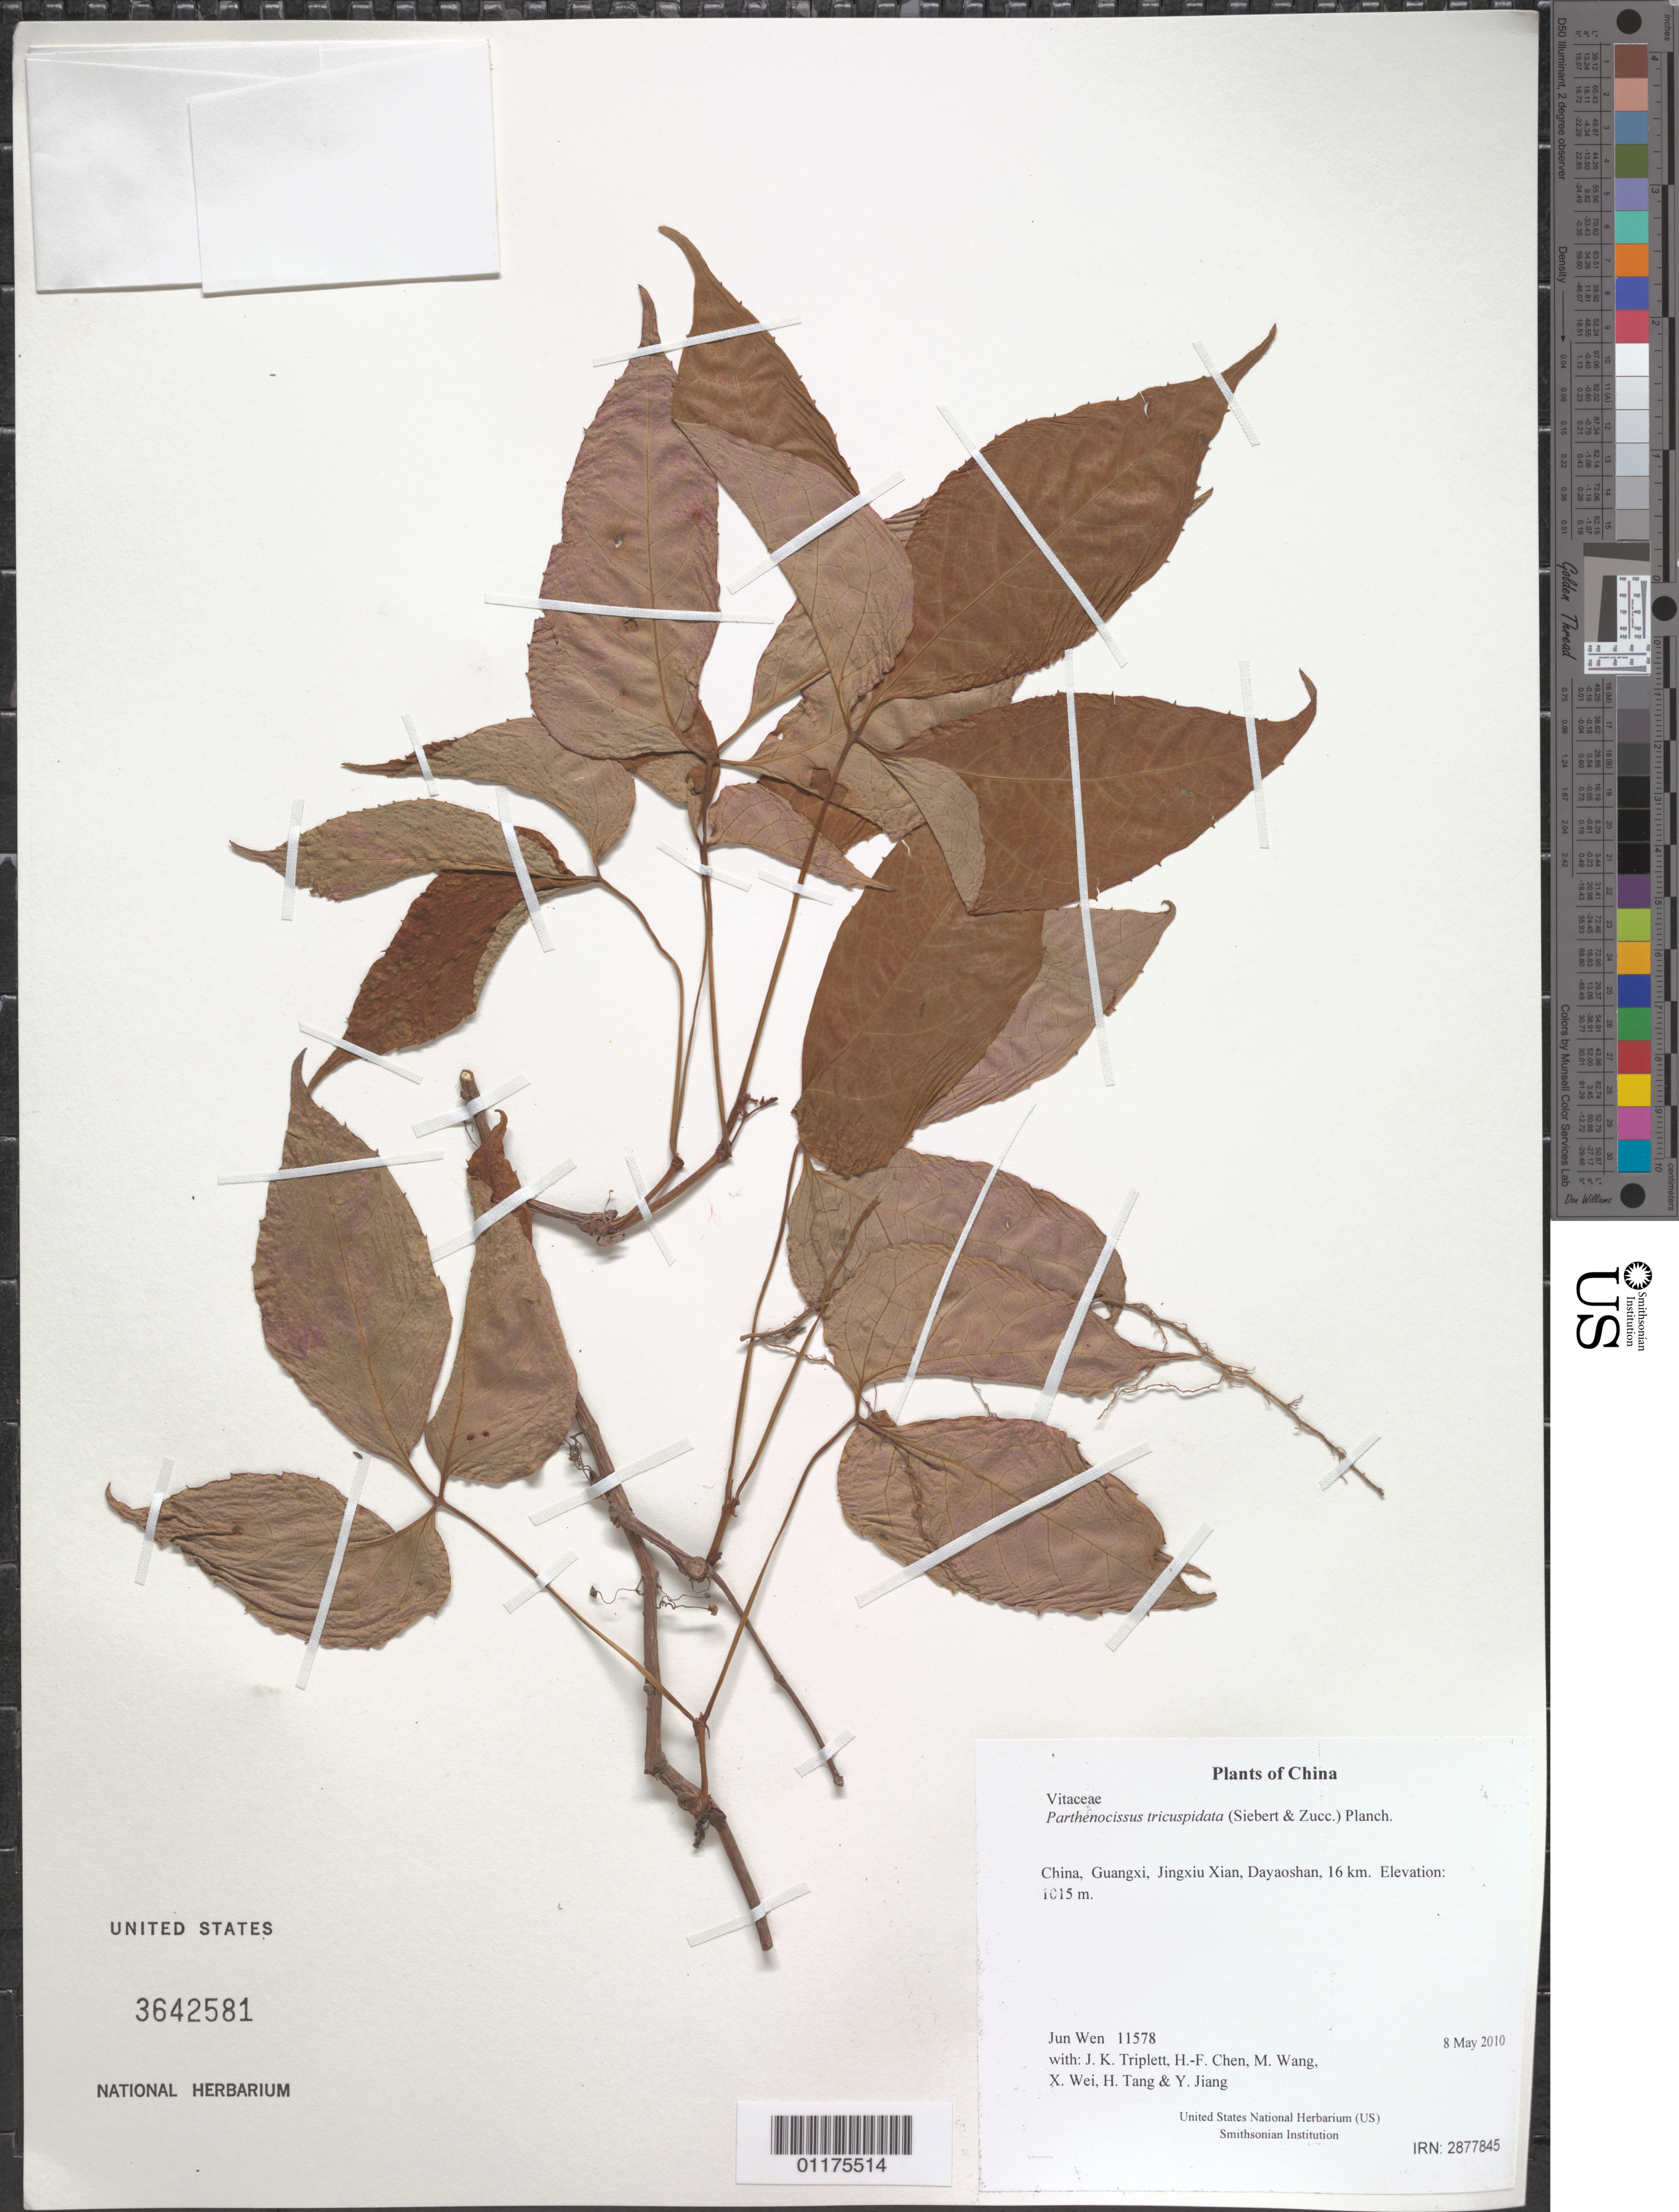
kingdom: Plantae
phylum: Tracheophyta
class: Magnoliopsida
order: Vitales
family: Vitaceae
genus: Parthenocissus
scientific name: Parthenocissus tricuspidata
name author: (Siebold & Zucc.) Planch.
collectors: J. Wen, J. K. Triplett, H.-F. Chen, M. Wang, X. Wei, H. Tang & Y. Jiang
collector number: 11578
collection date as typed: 8 May 2010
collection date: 2010-05-08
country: China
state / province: Guangxi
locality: Jingxiu Xian, Dayaoshan, 16 km.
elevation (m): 1015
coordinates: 24 08.714 N, 110 14.355 E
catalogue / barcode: US 3642581